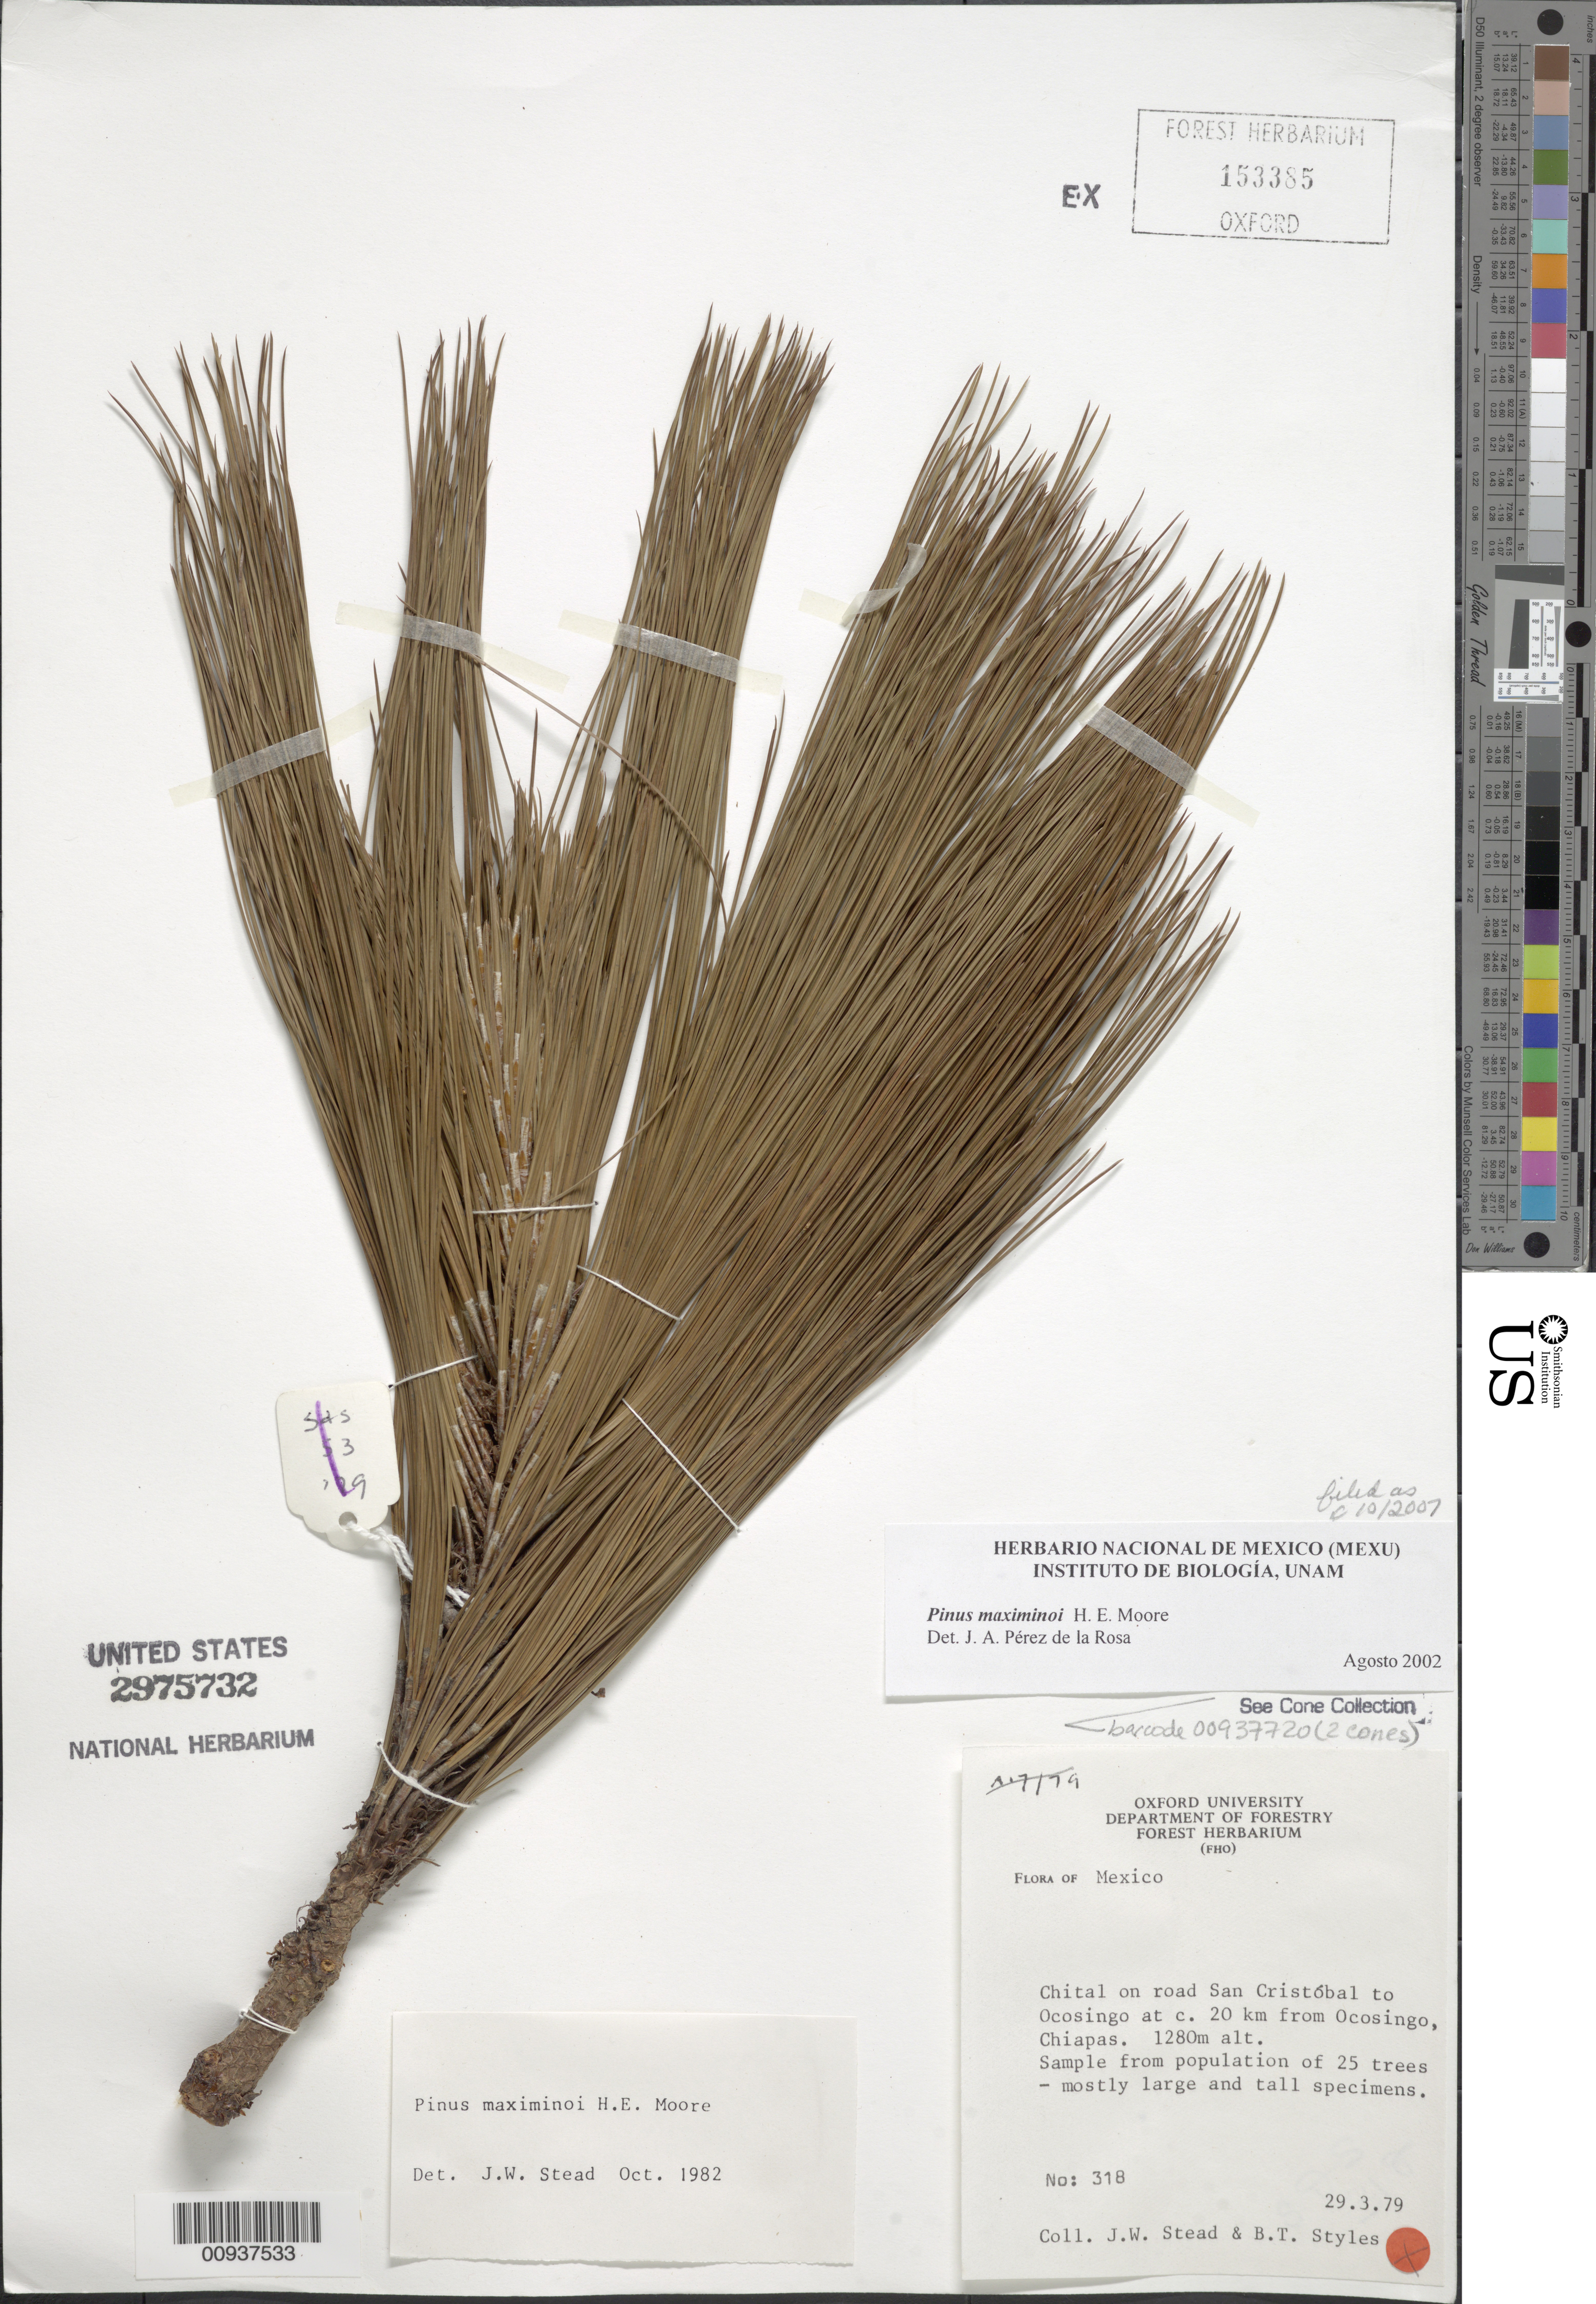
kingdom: Plantae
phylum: Tracheophyta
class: Pinopsida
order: Pinales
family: Pinaceae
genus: Pinus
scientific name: Pinus maximinoi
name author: H.E. Moore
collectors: J. Stead & B. T. Styles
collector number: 318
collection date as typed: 29 Mar 1979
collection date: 1979-03-29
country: Mexico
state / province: Chiapas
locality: Chital on road San Cristóbal to Ocosingo at c. 20 km from Ocosingo.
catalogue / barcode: US 2975732